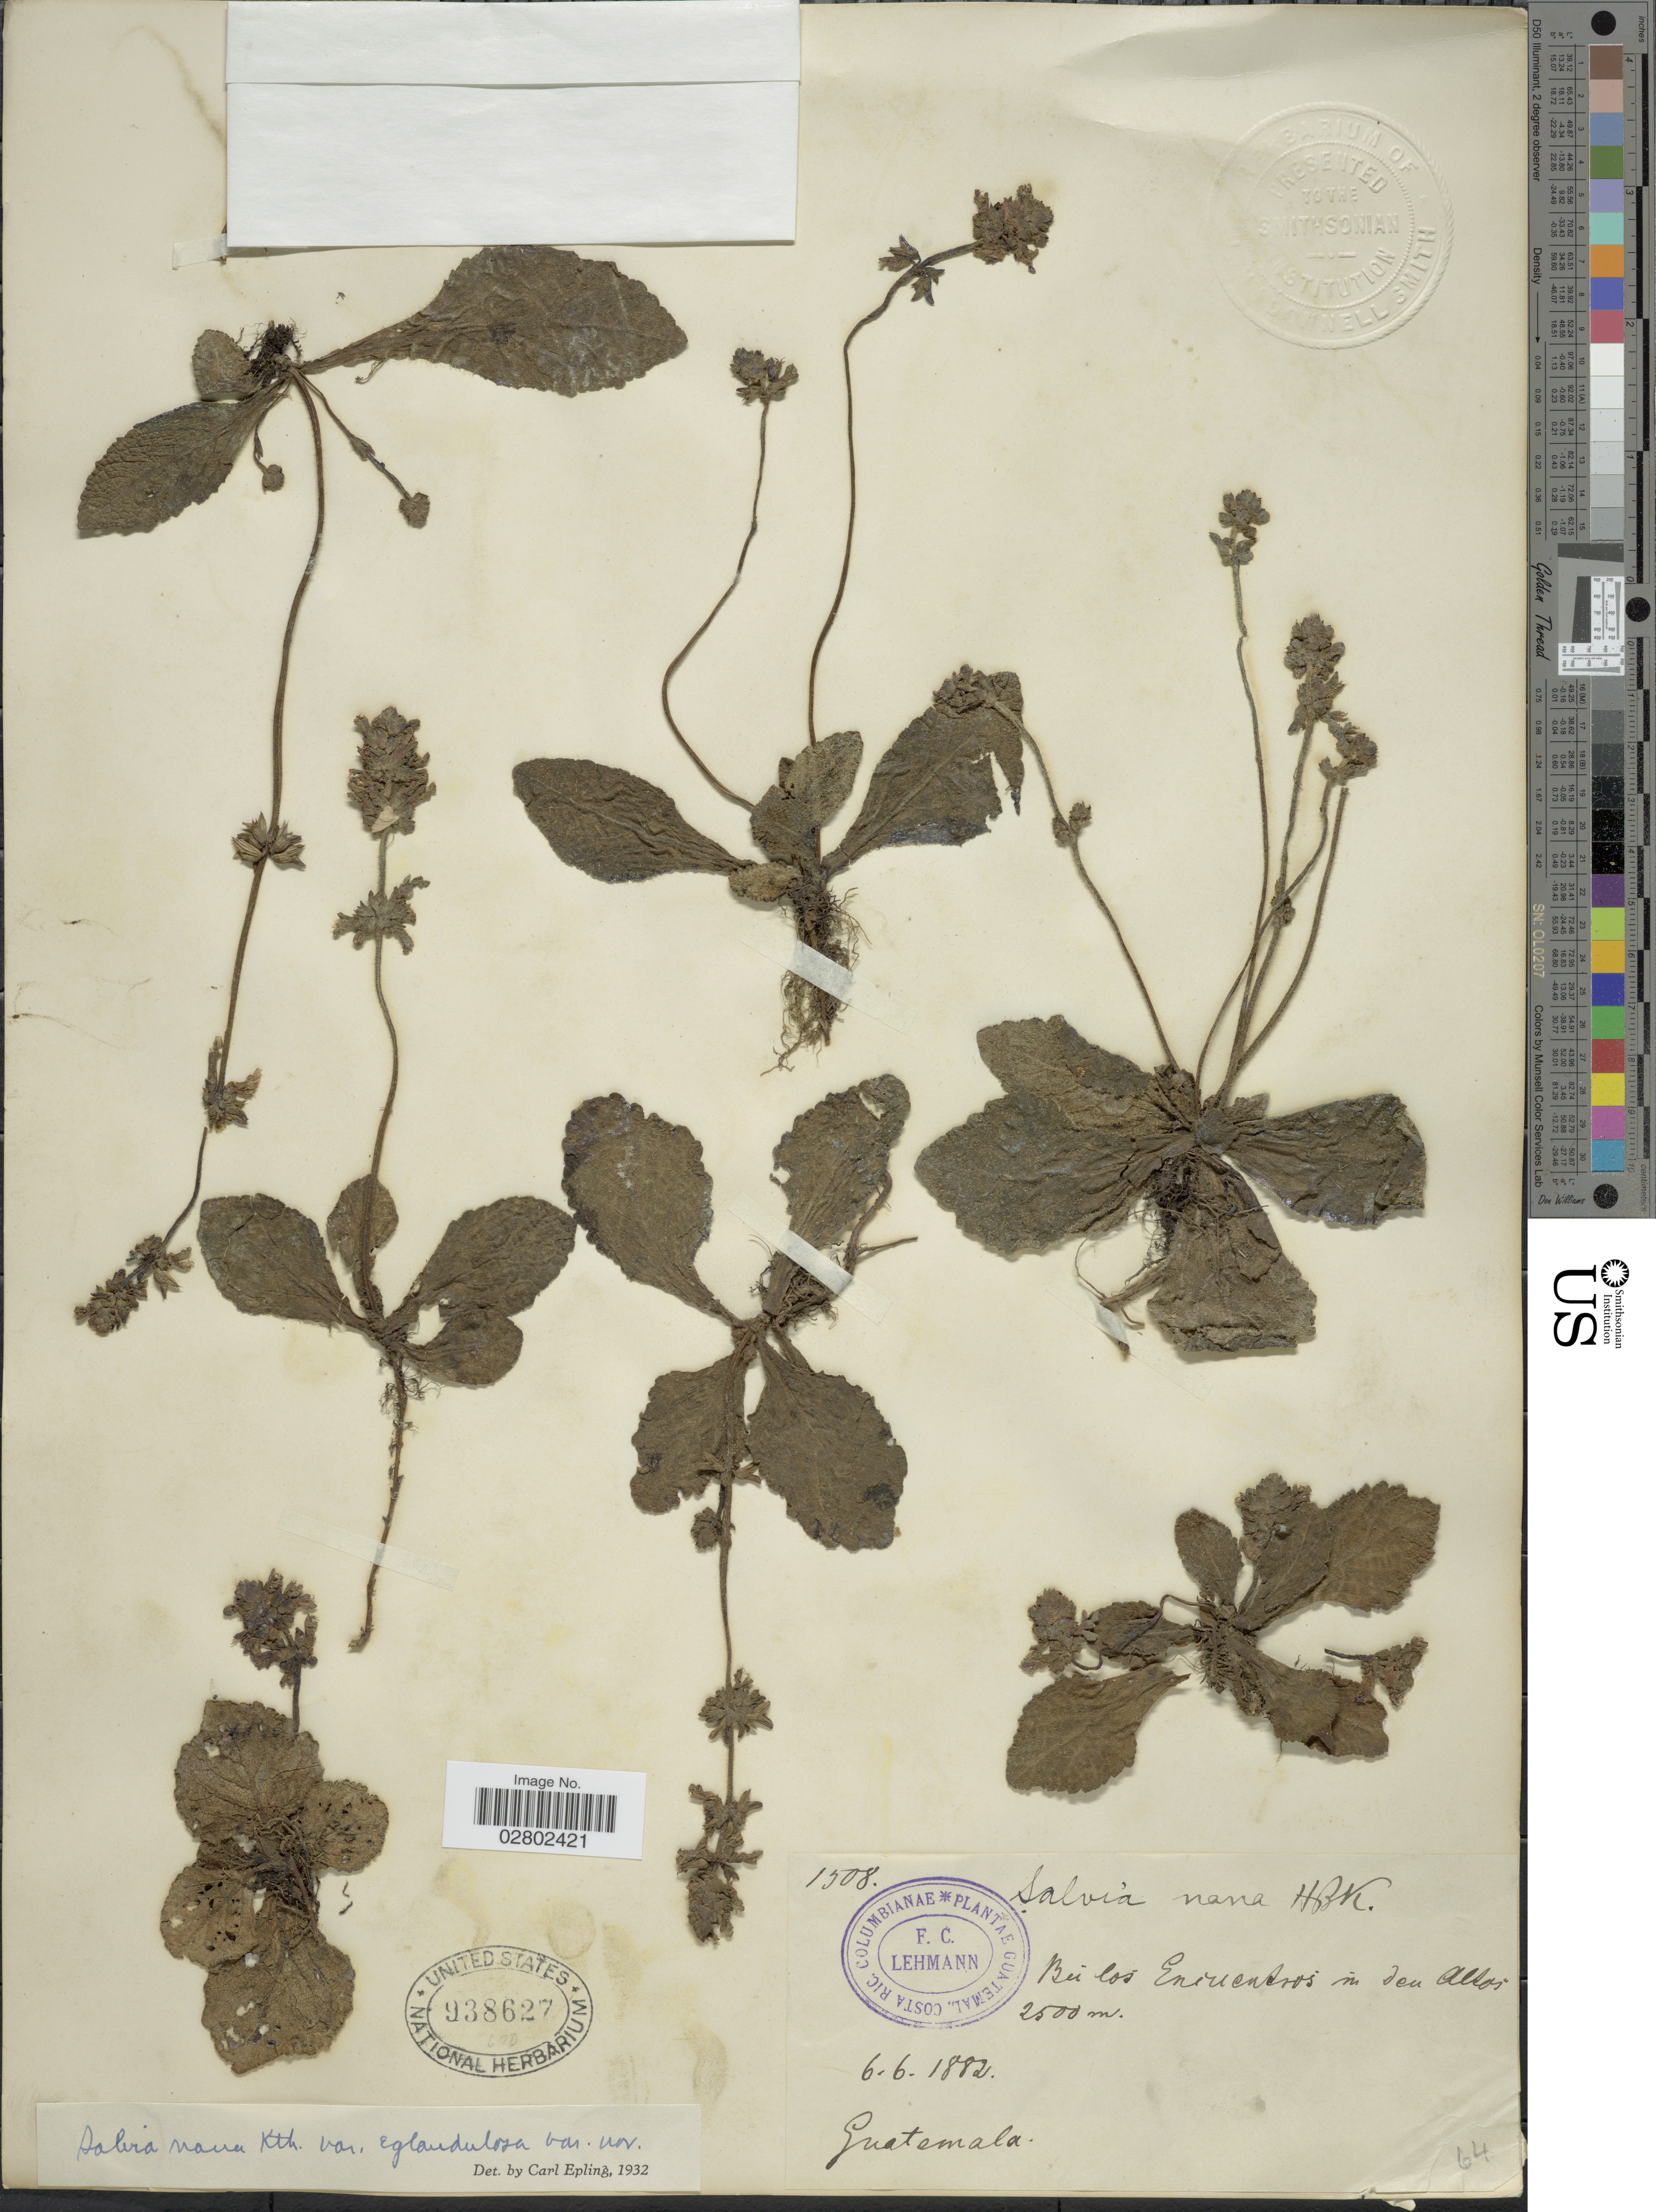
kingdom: Plantae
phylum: Tracheophyta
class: Magnoliopsida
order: Lamiales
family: Lamiaceae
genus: Salvia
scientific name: Salvia nana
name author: Kunth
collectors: F. C. Lehmann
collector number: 1508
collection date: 1882-06-06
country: Guatemala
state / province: Guatemala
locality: Bei los Encuentros in den Altos.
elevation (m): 2500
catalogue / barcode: US 938627